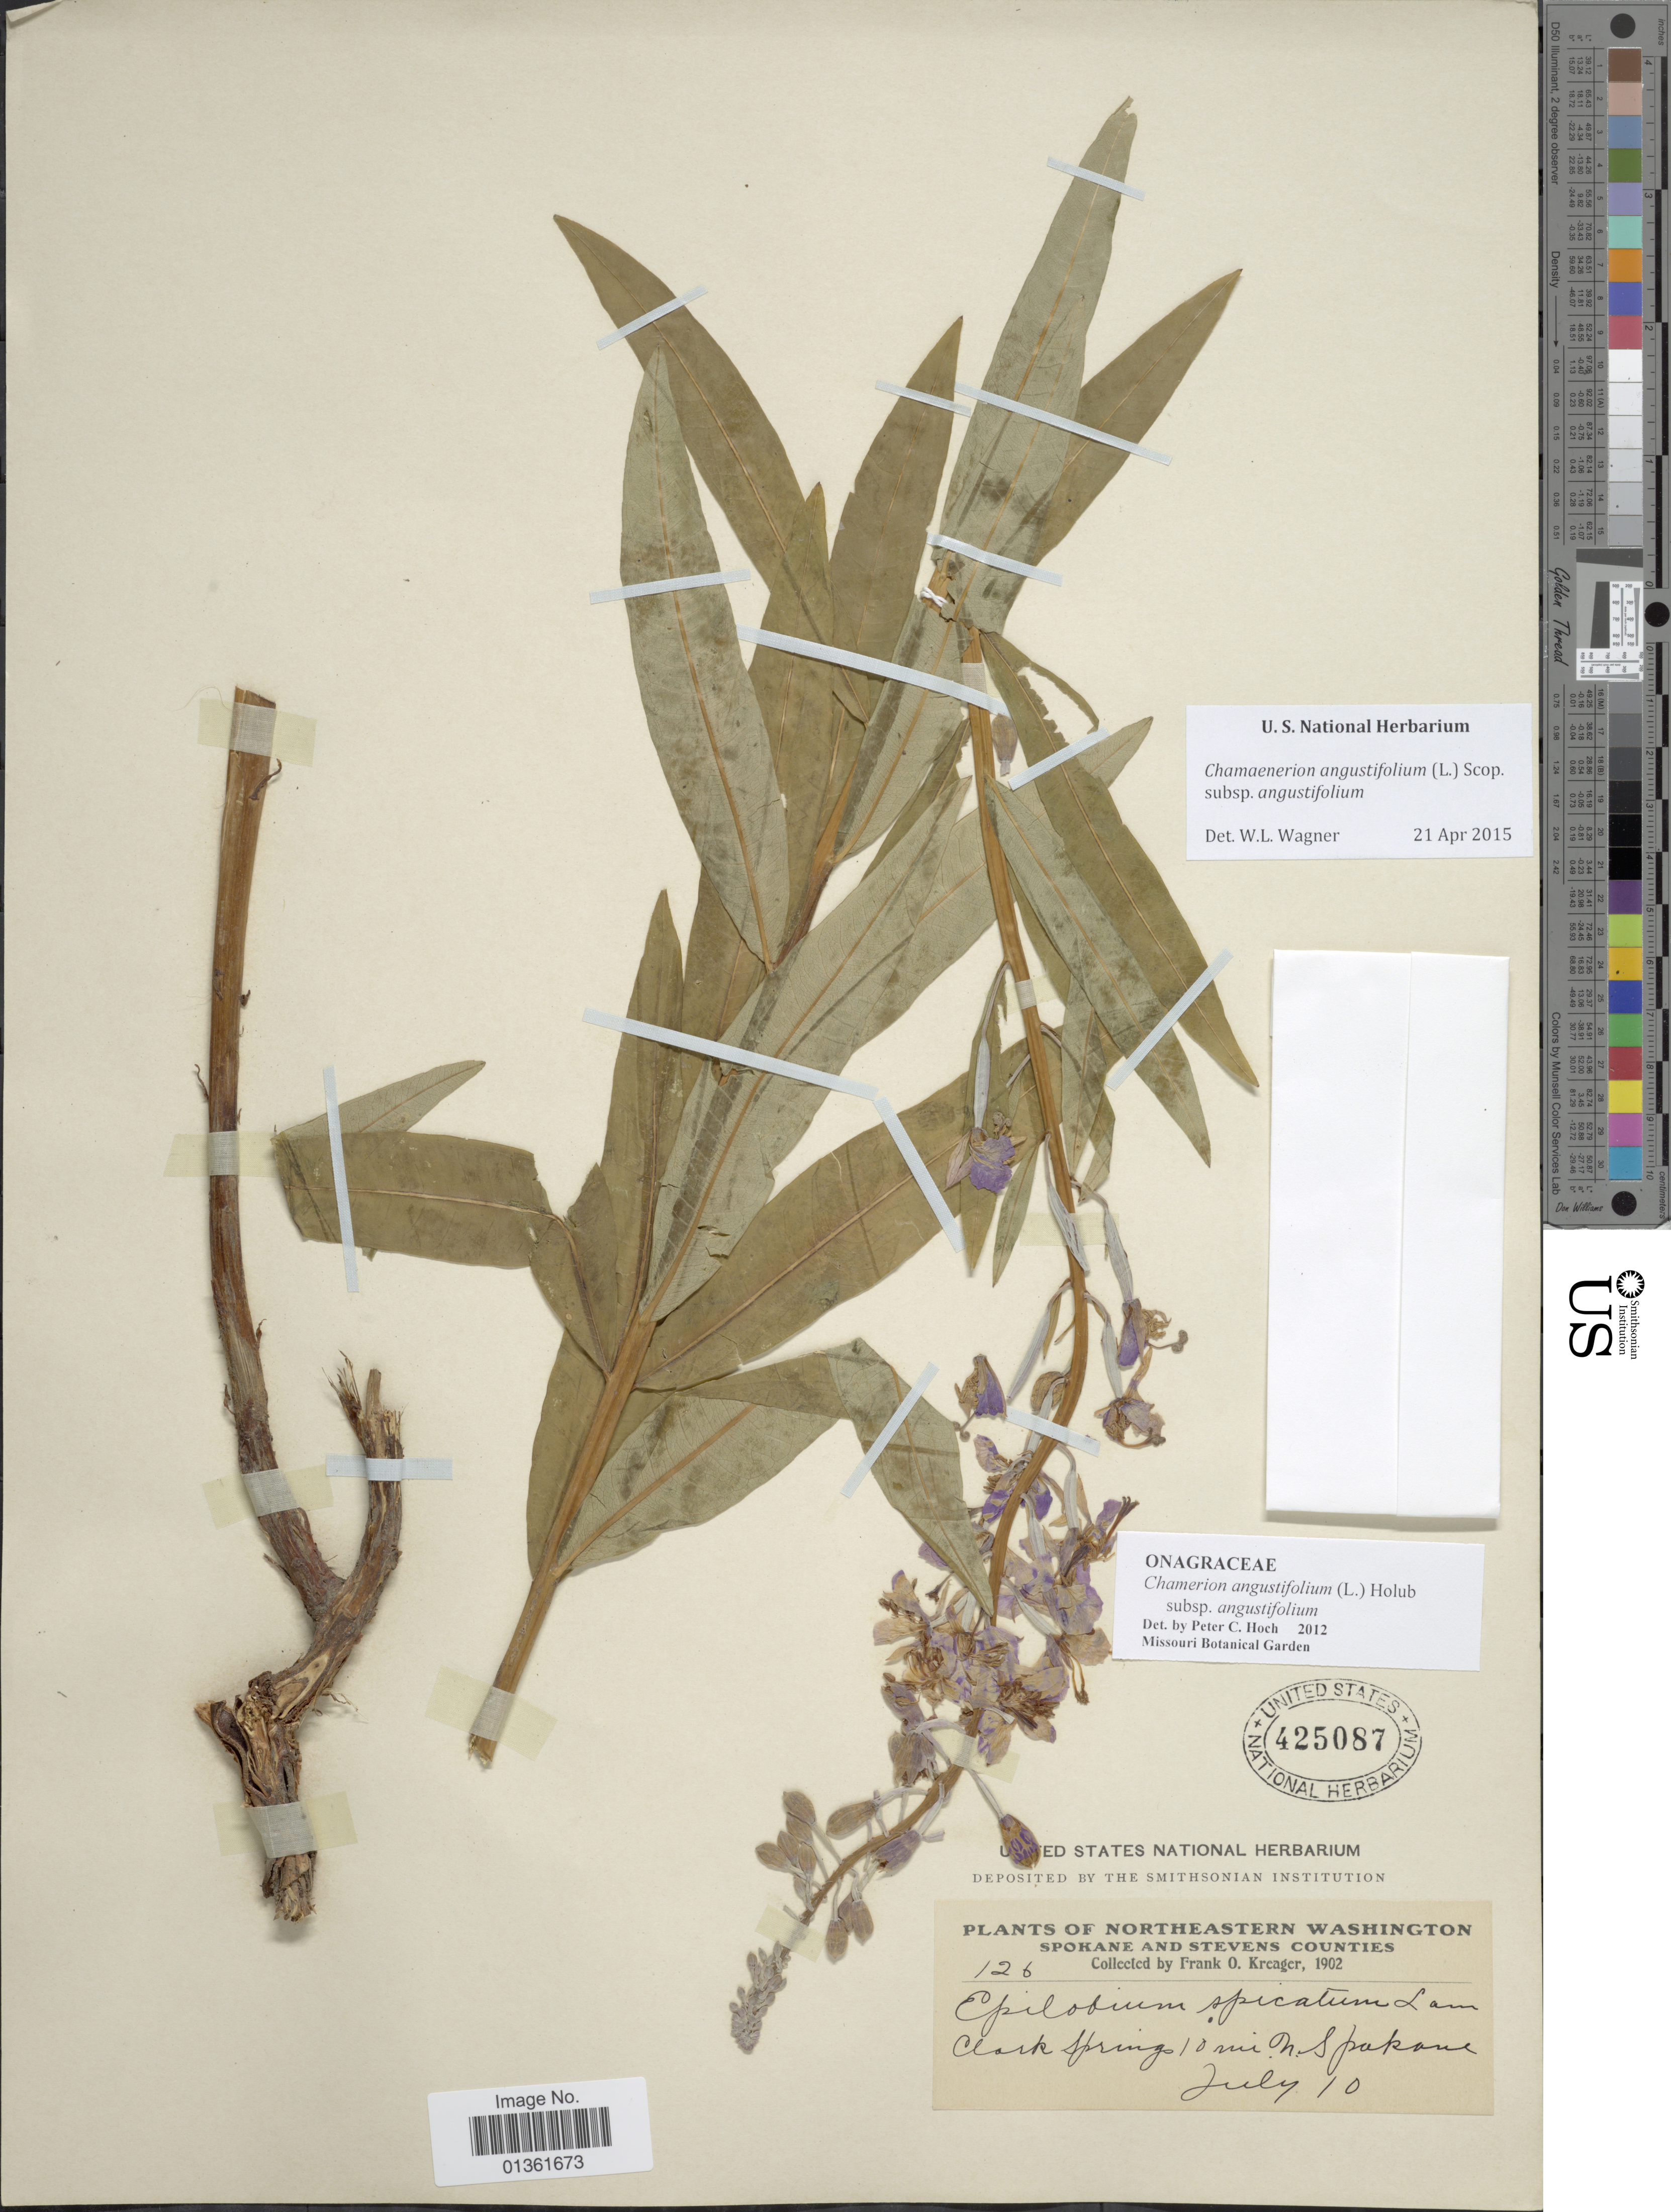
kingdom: Plantae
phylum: Tracheophyta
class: Magnoliopsida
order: Myrtales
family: Onagraceae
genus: Chamaenerion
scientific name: Chamaenerion angustifolium subsp. angustifolium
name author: (L.) Scop.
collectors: F. Kreager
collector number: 126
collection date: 1902-07-10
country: United States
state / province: Washington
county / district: Spokane / Stevens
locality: Northeastern Washington. Spokane and Stevens Counties. Clark Springs 10 mi. N. Spokane.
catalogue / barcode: US 425087